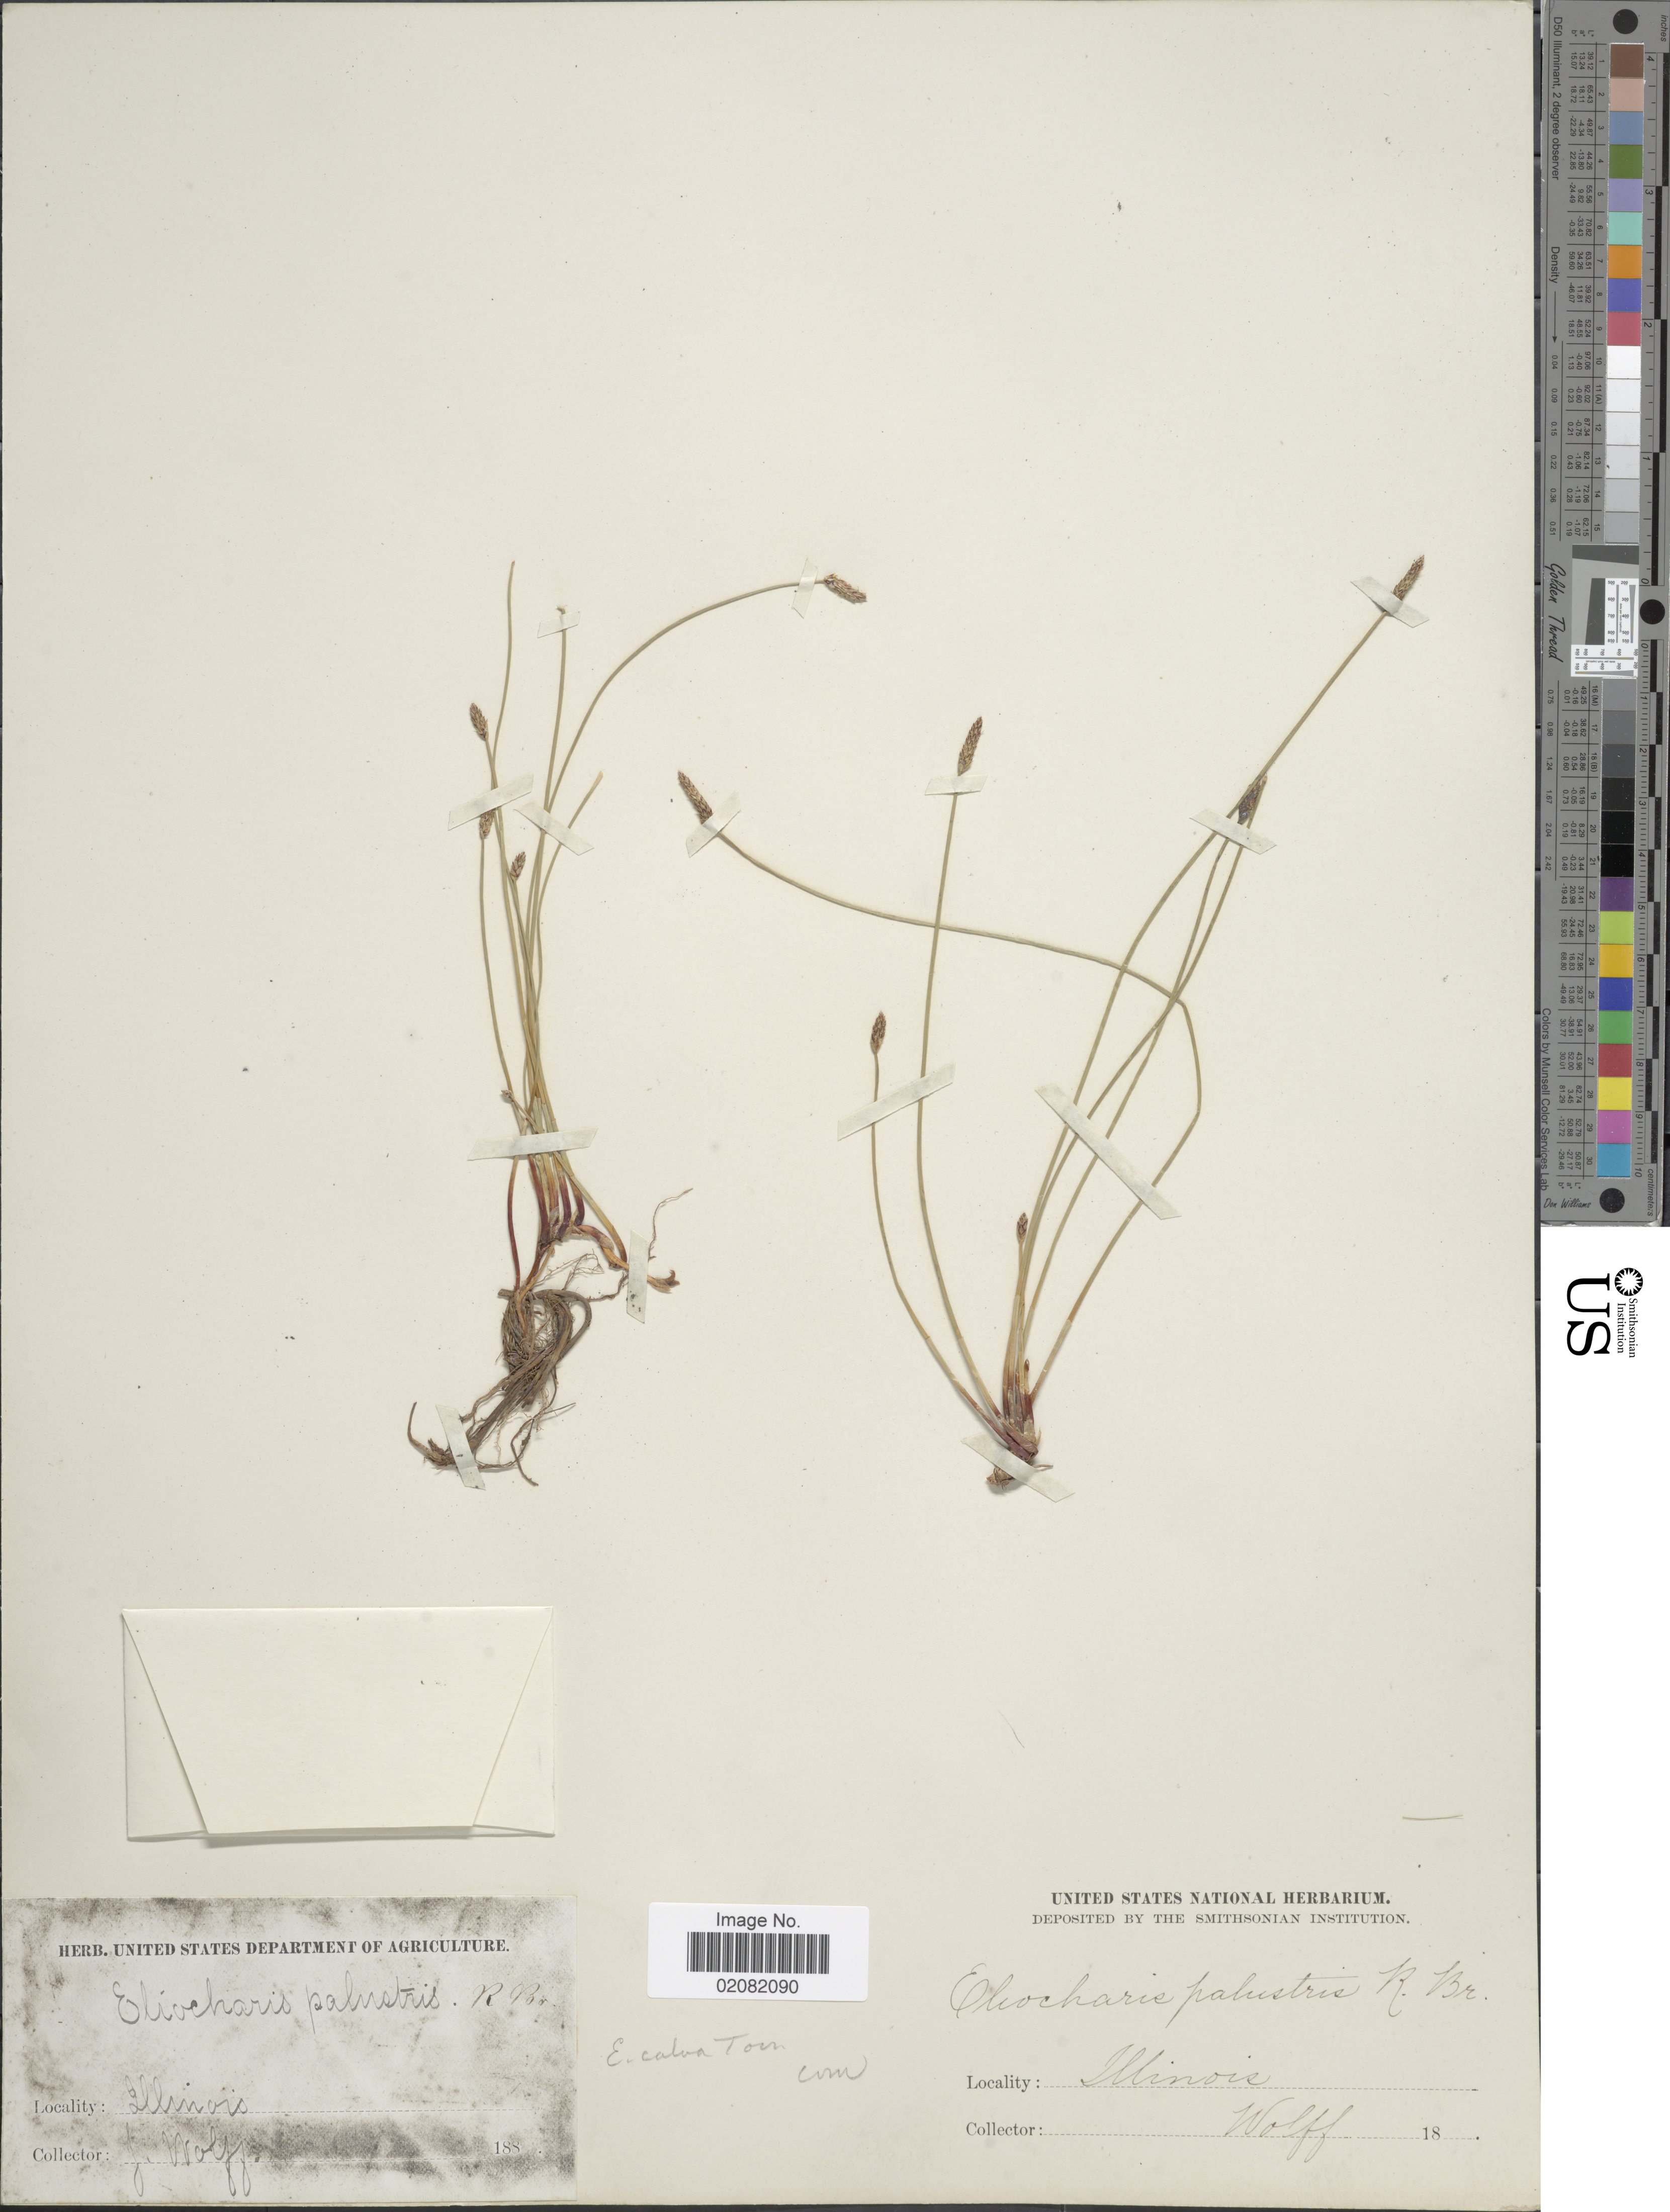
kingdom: Plantae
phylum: Tracheophyta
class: Liliopsida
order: Poales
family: Cyperaceae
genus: Eleocharis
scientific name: Eleocharis erythropoda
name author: Steud.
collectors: J. Wolff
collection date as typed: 188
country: United States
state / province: Illinois